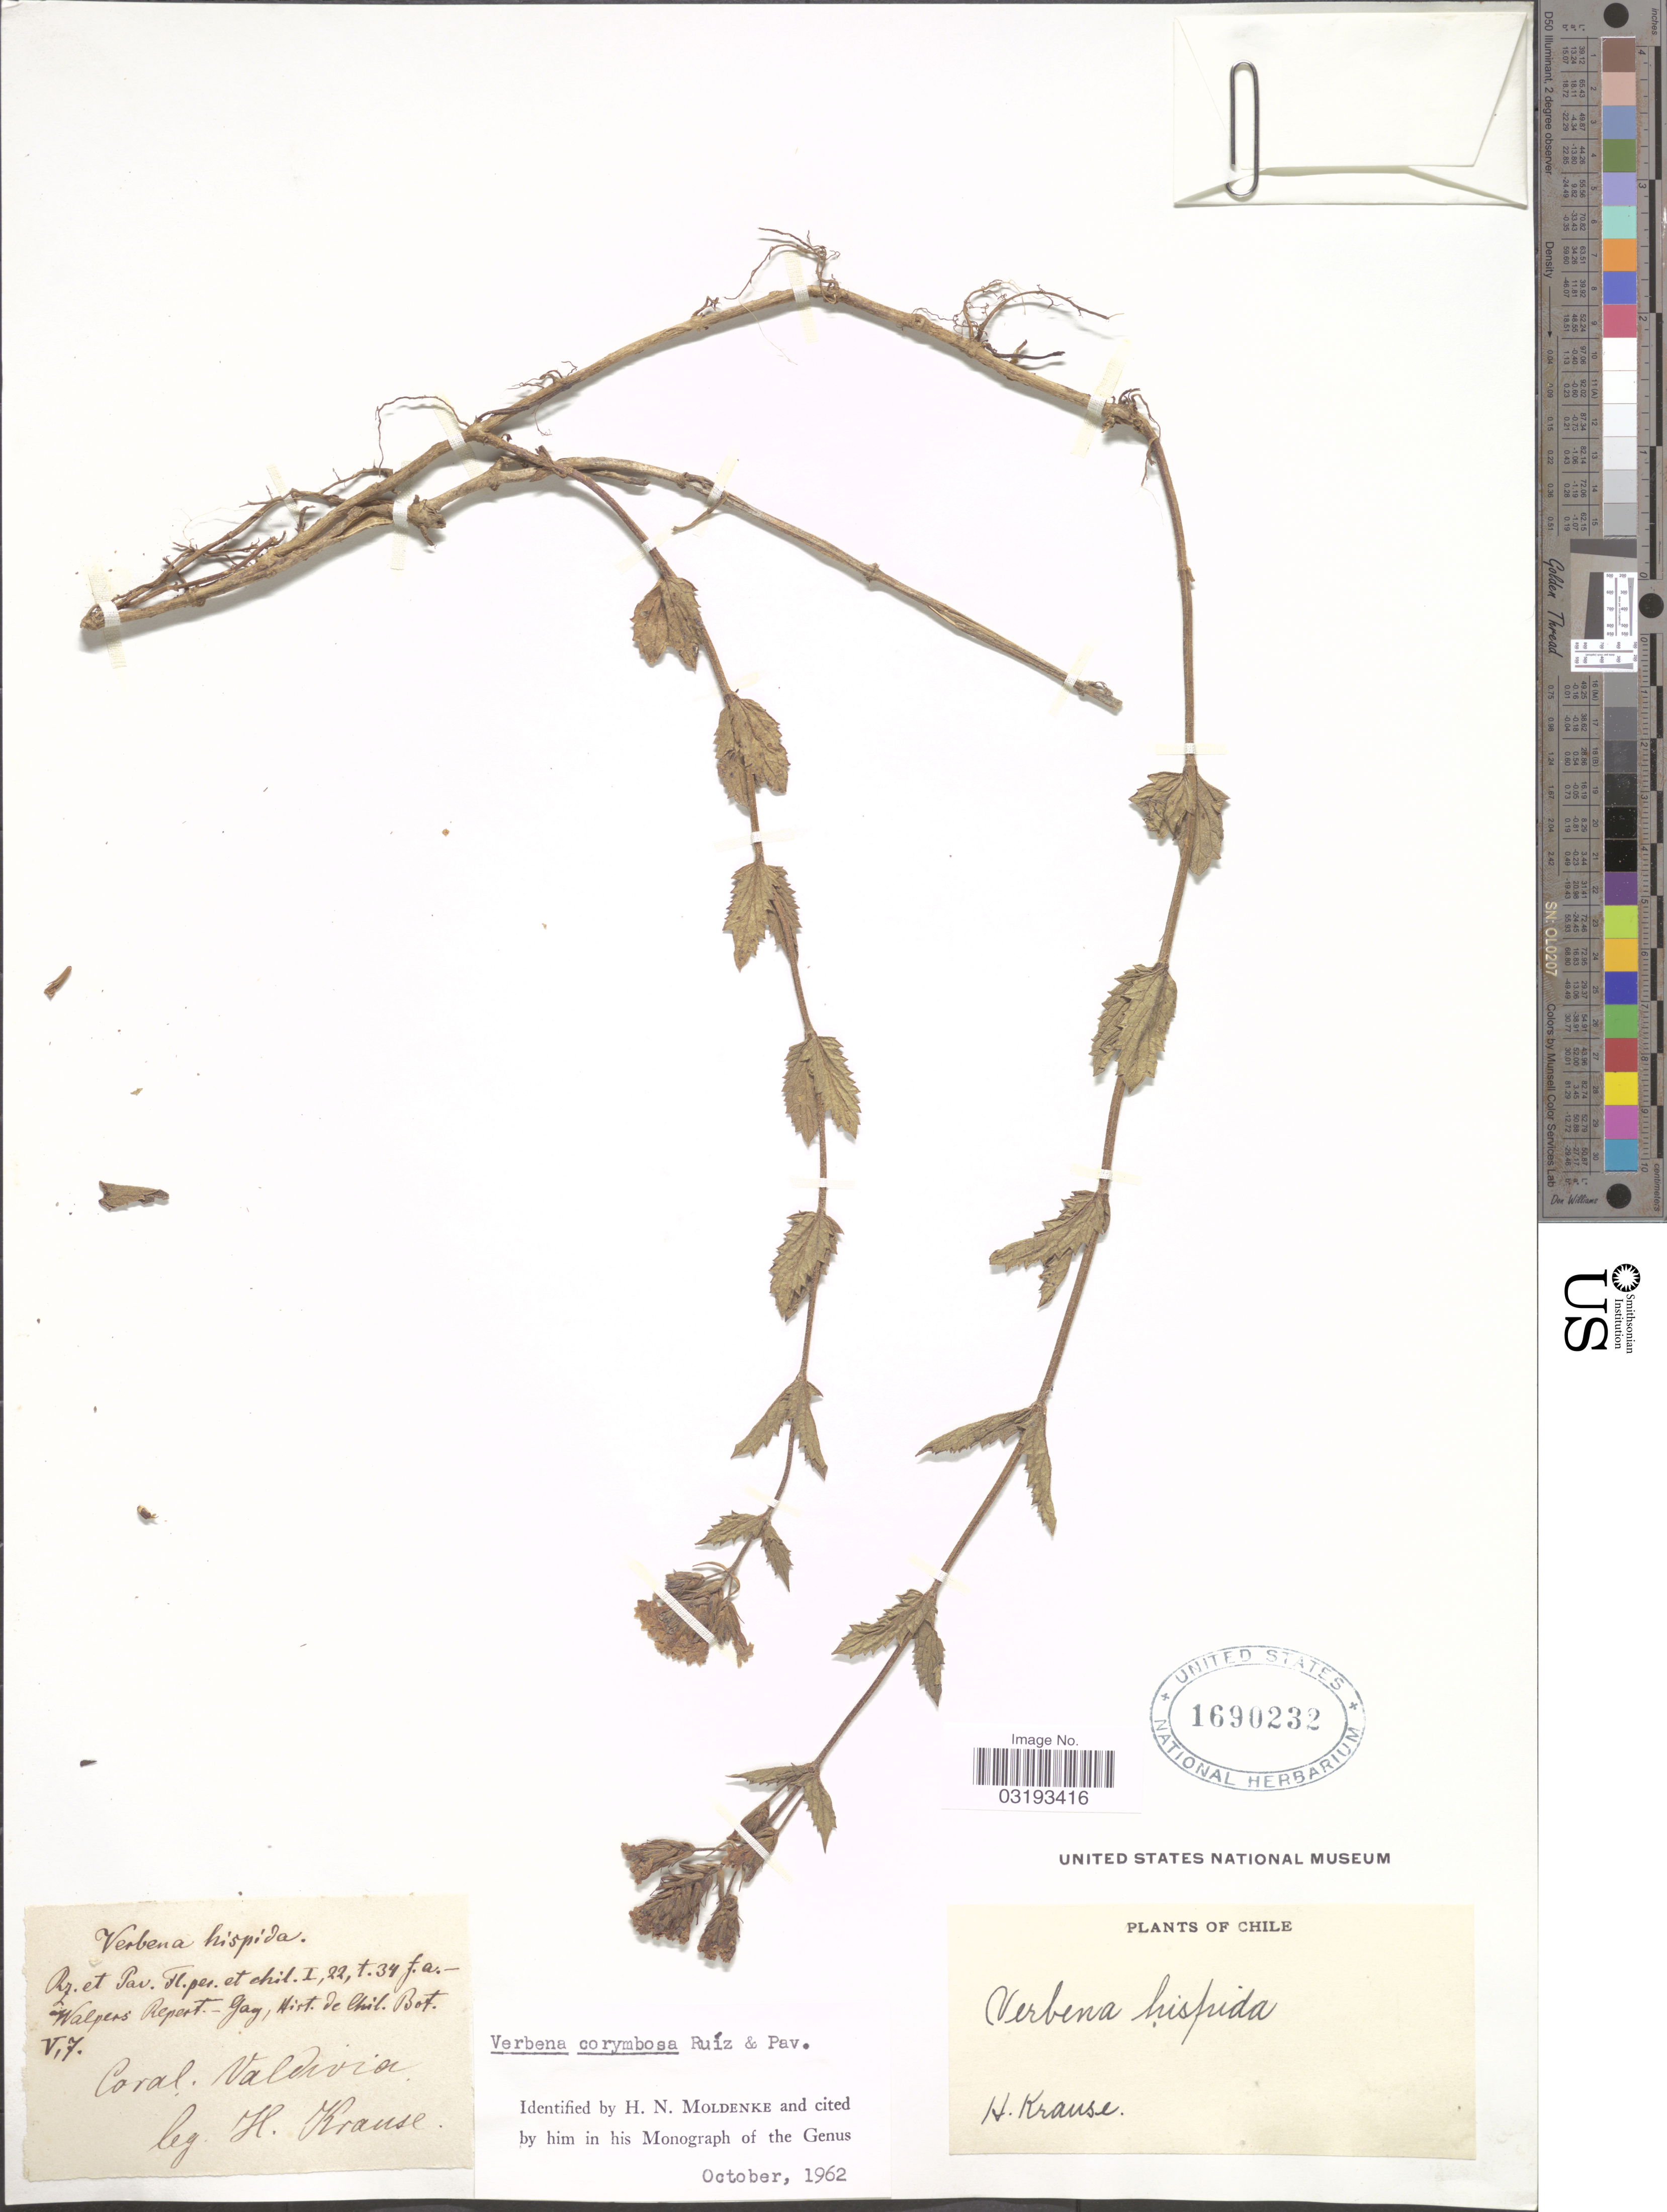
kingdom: Plantae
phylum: Tracheophyta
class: Magnoliopsida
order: Lamiales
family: Verbenaceae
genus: Verbena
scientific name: Verbena corymbosa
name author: Ruiz & Pav.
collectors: H. Krause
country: Chile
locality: Coral. Valdivia.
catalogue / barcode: US 1690232